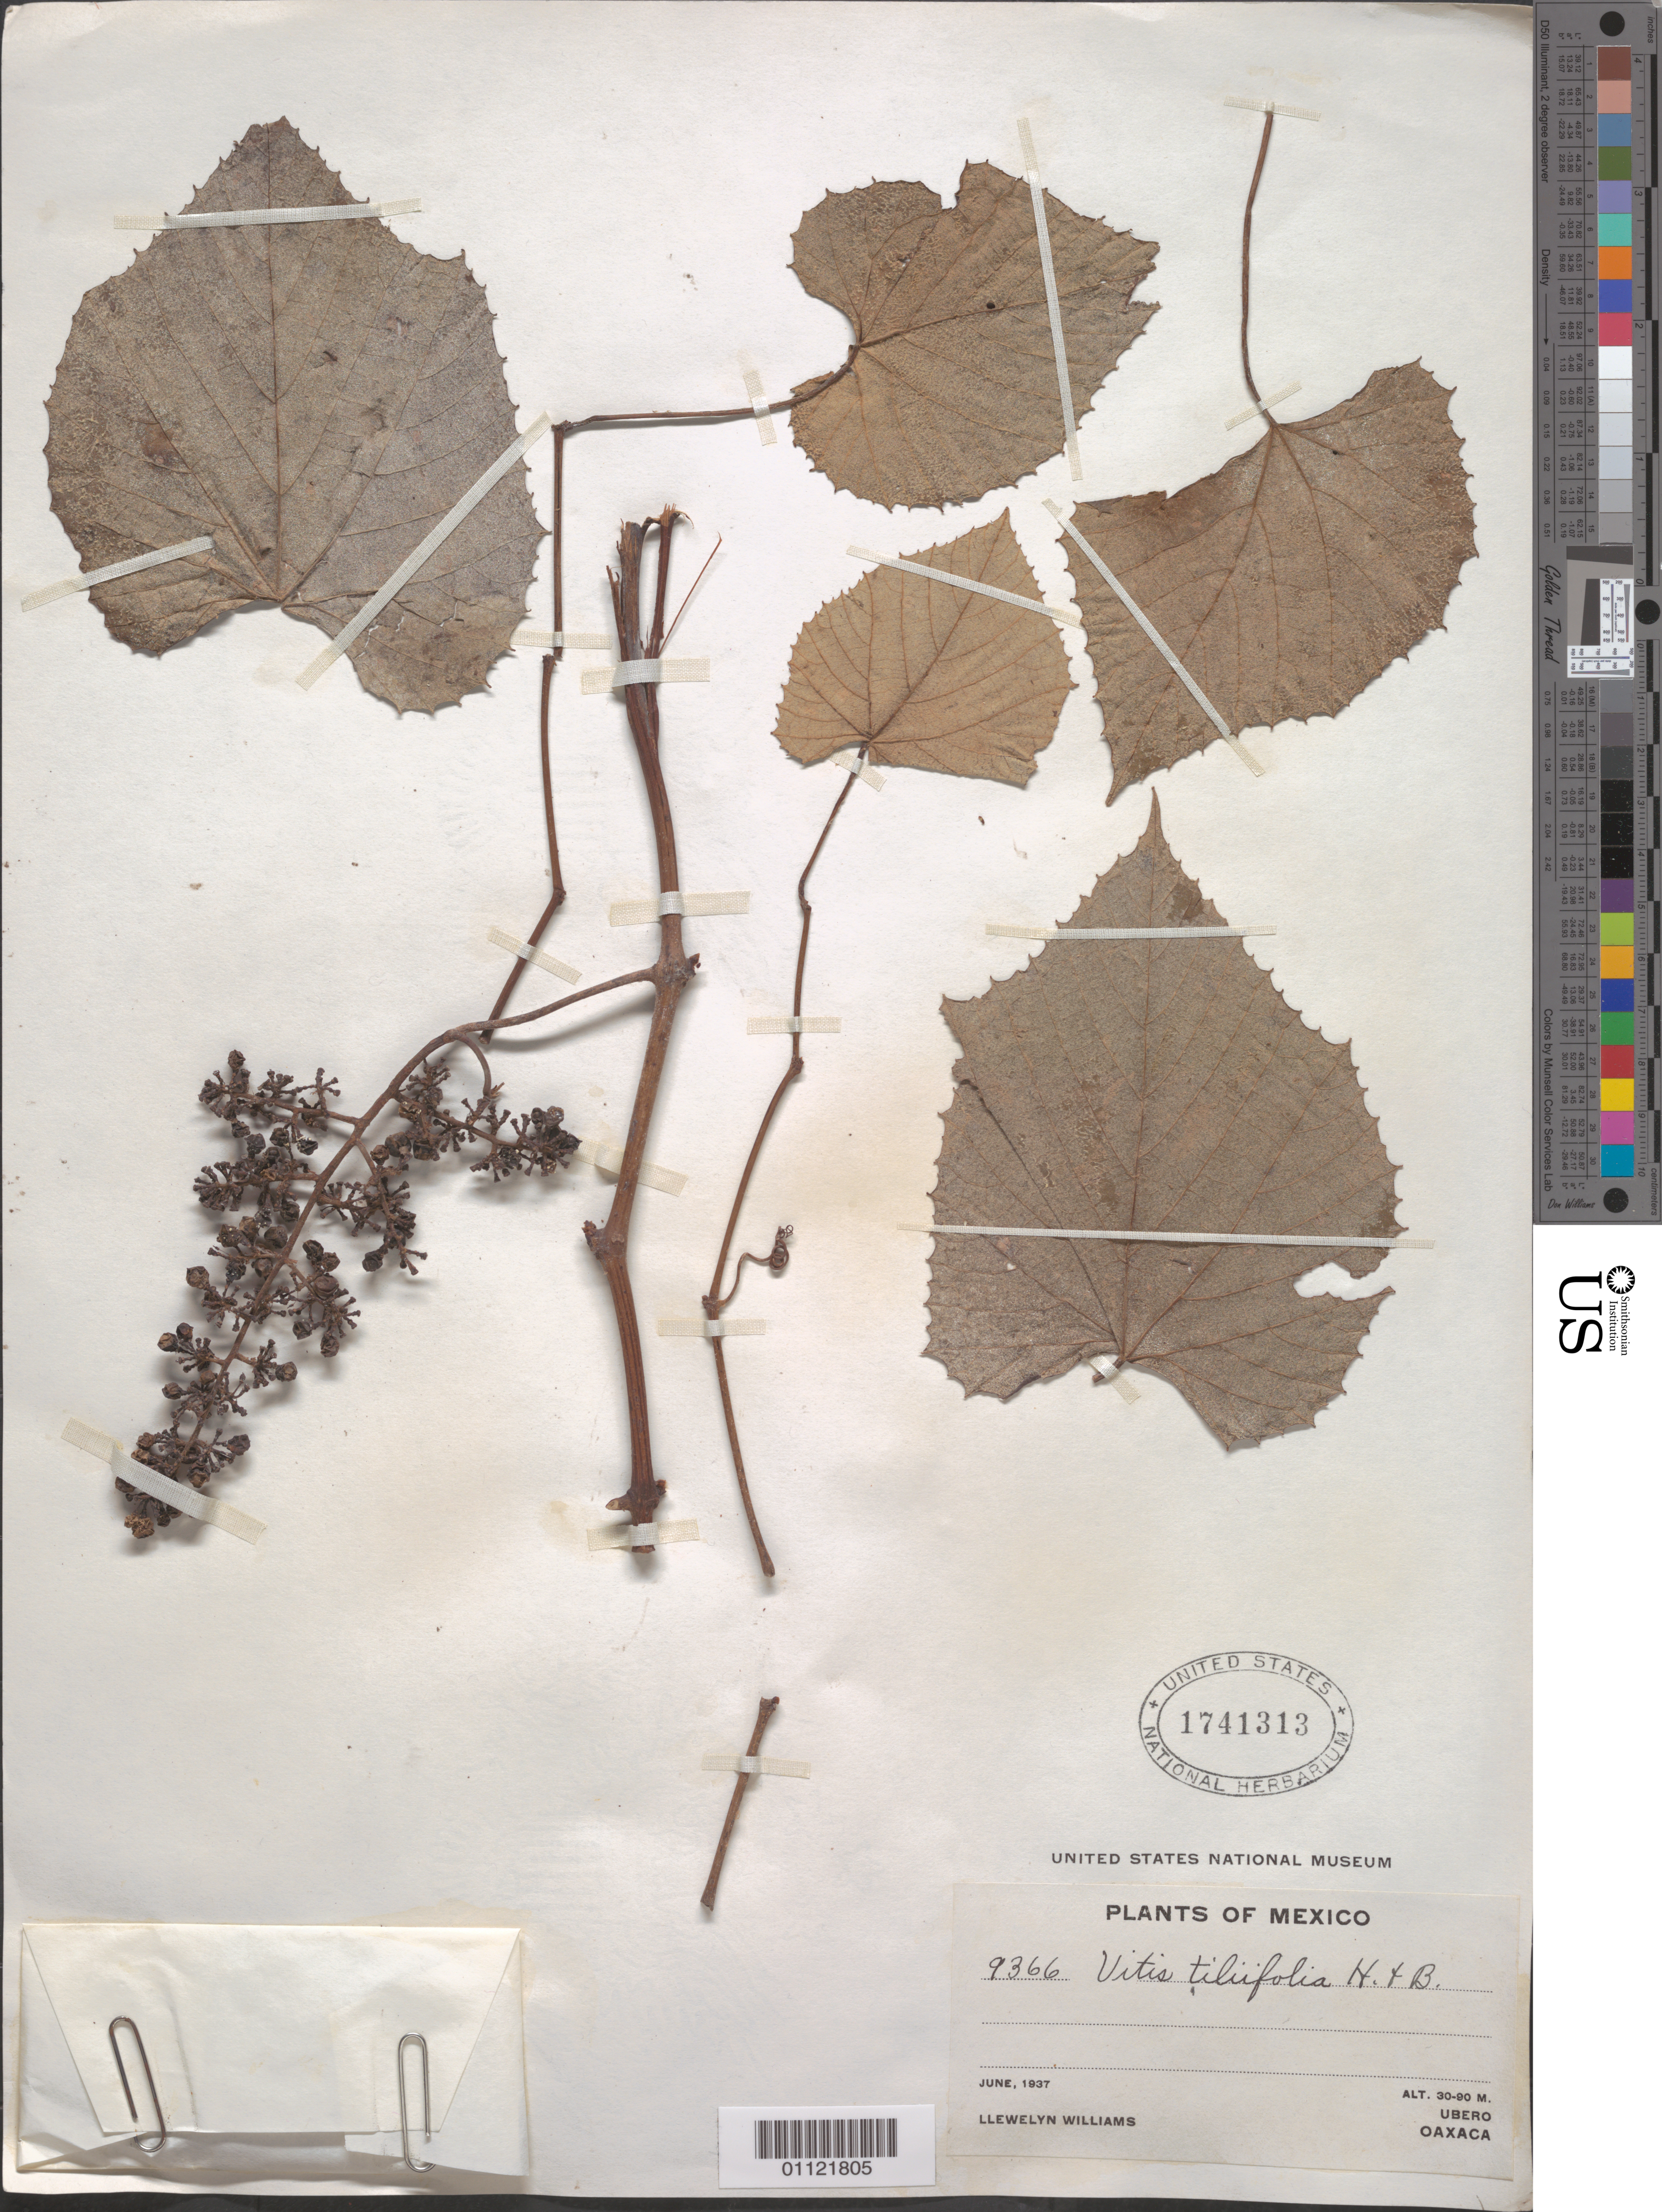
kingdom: Plantae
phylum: Tracheophyta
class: Magnoliopsida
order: Vitales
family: Vitaceae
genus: Vitis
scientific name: Vitis tiliifolia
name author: Humb. & Bonpl. ex Schult.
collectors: L. Williams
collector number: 9366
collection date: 1937-06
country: Mexico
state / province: Oaxaca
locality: Ubero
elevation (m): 30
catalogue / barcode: US 1741313